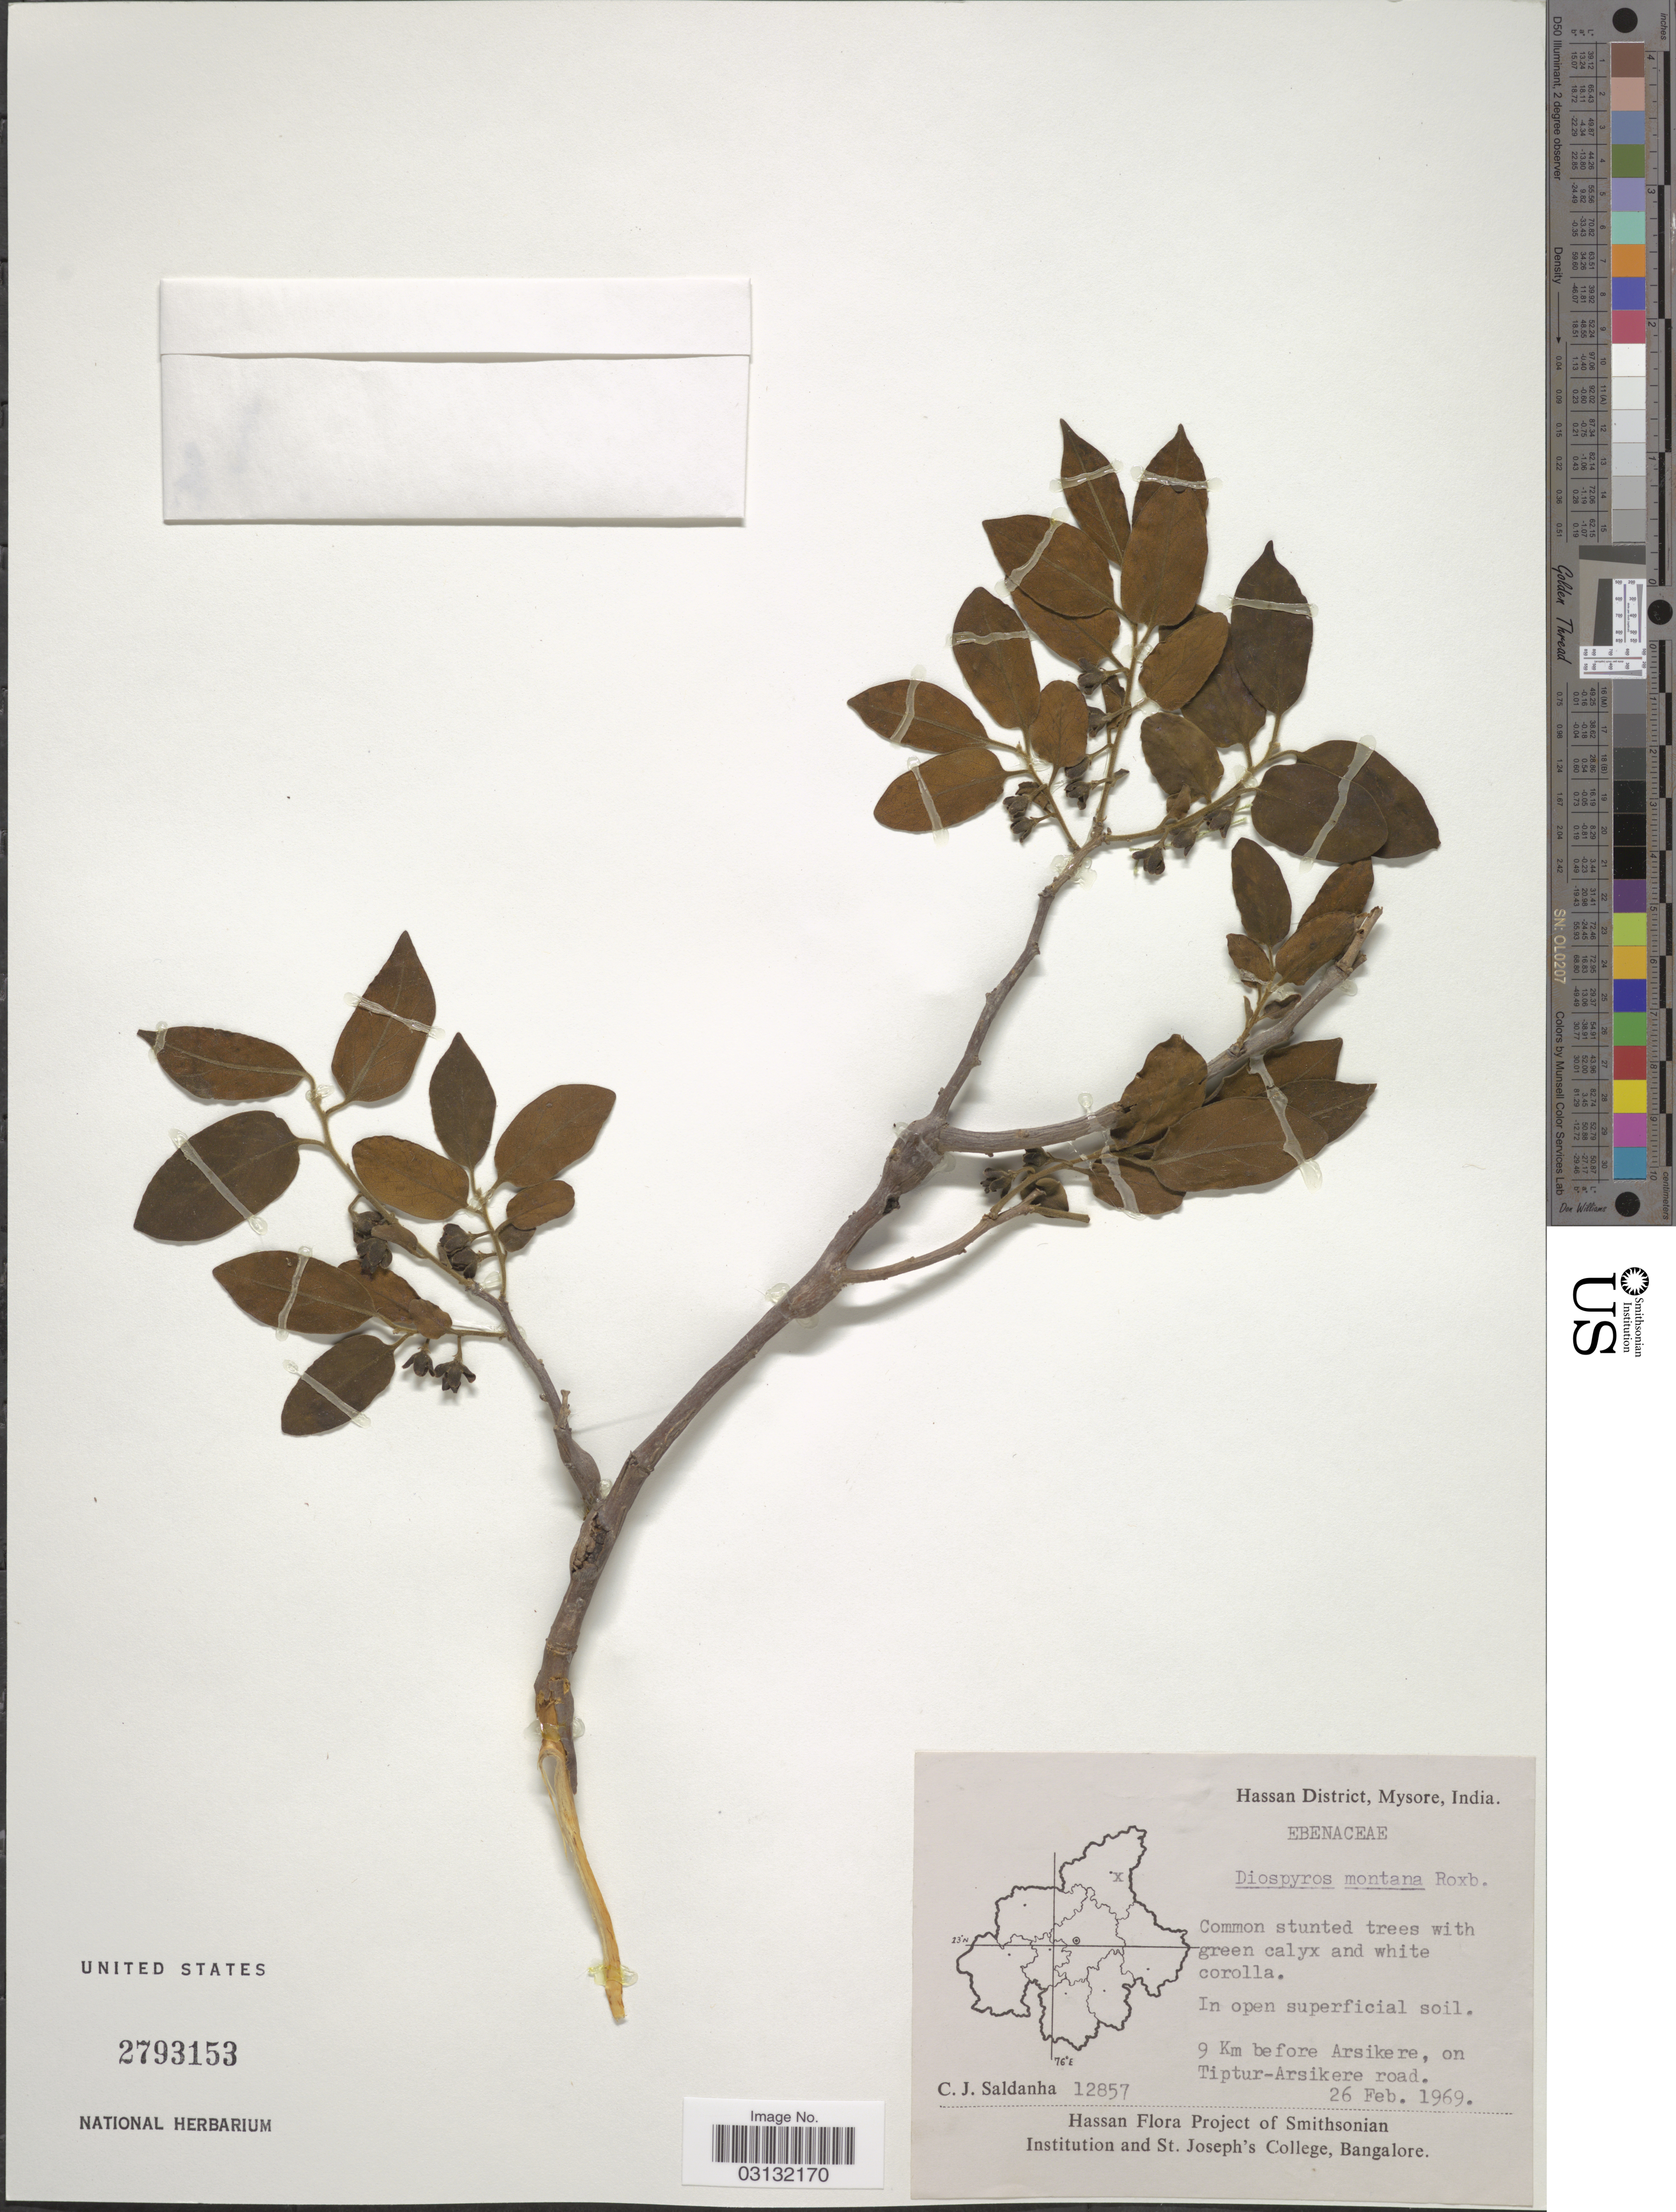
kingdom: Plantae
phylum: Tracheophyta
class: Magnoliopsida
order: Ericales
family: Ebenaceae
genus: Diospyros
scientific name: Diospyros montana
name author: Roxb.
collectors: C. J. Saldanha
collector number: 12857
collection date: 1969-02-26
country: India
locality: Hassan District, Mysore, India, 9 Km before Arsikere, on Tiptur-Arsikere road.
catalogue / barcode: US 2793153